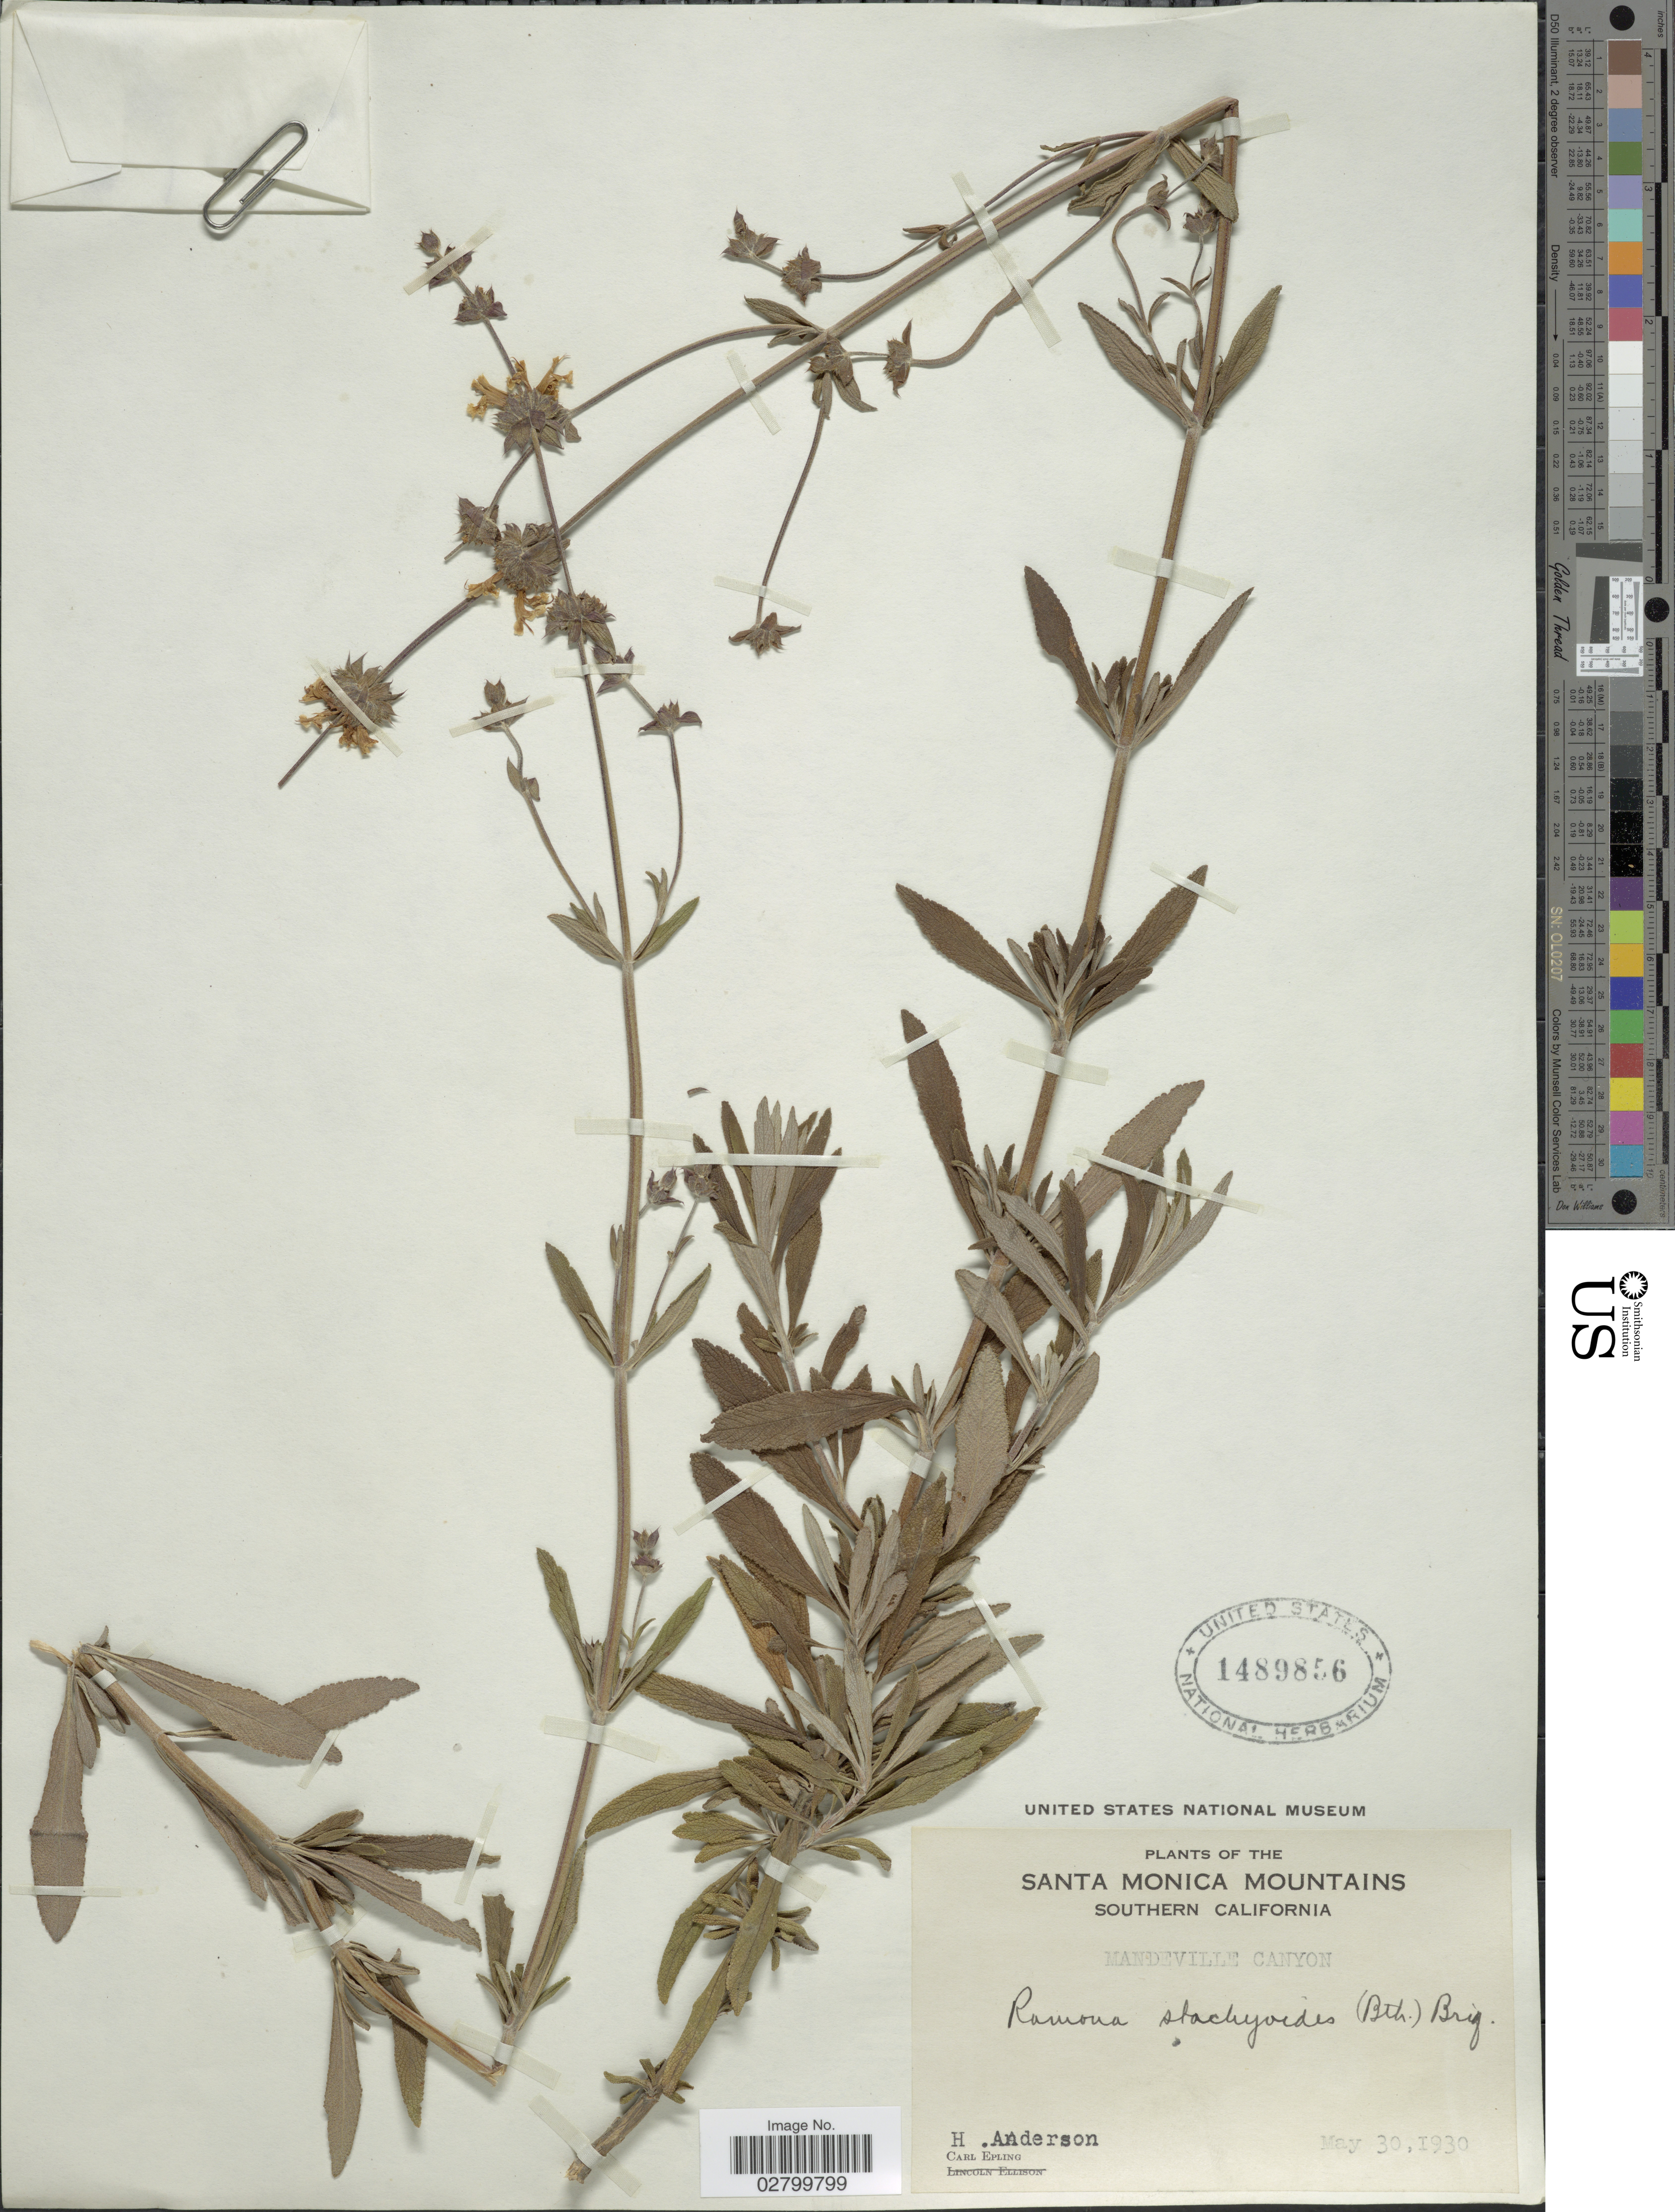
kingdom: Plantae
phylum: Tracheophyta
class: Magnoliopsida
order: Lamiales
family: Lamiaceae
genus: Salvia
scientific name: Salvia mellifera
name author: Greene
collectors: H. Anderson & C. C. Epling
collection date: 1930-05-30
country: United States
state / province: California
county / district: Los Angeles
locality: Santa Monica Mountains. Southern California. Mandeville Canyon.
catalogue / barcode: US 1489856